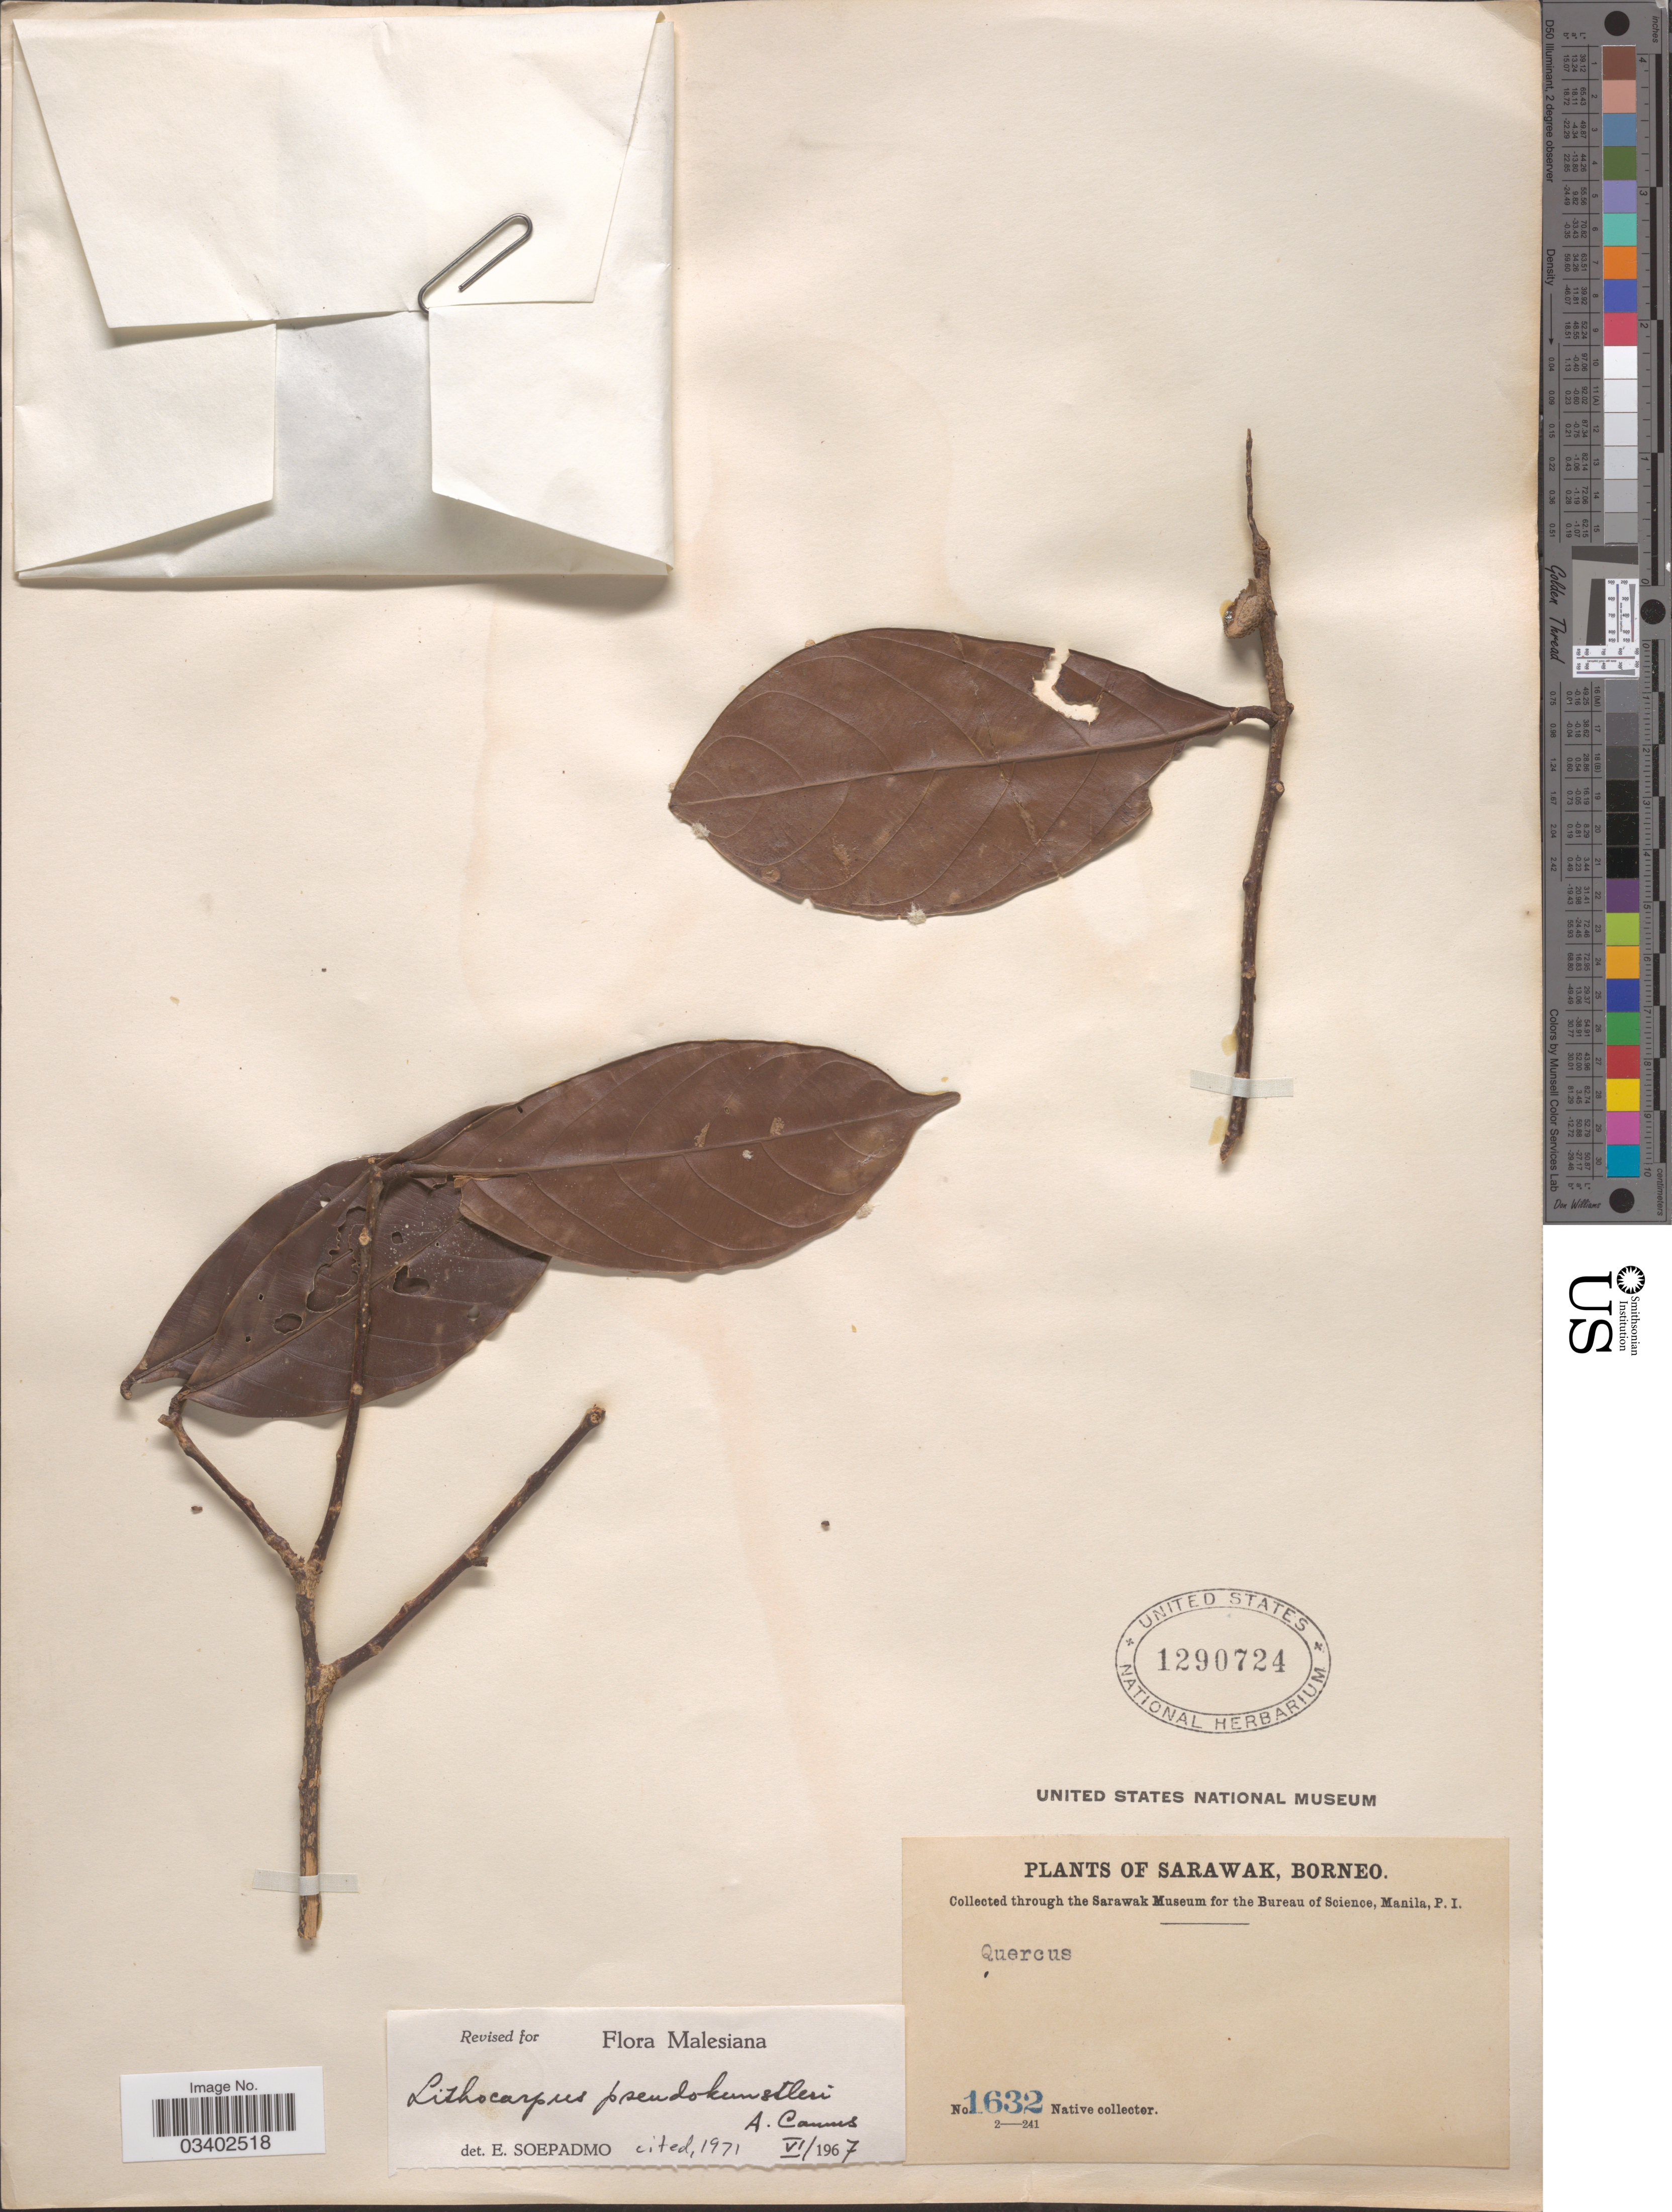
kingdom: Plantae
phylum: Tracheophyta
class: Magnoliopsida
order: Fagales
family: Fagaceae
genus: Lithocarpus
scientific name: Lithocarpus pseudokunstleri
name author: A. Camus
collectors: Native collector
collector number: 1632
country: Malaysia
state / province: Sarawak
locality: Borneo.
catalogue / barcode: US 1290724